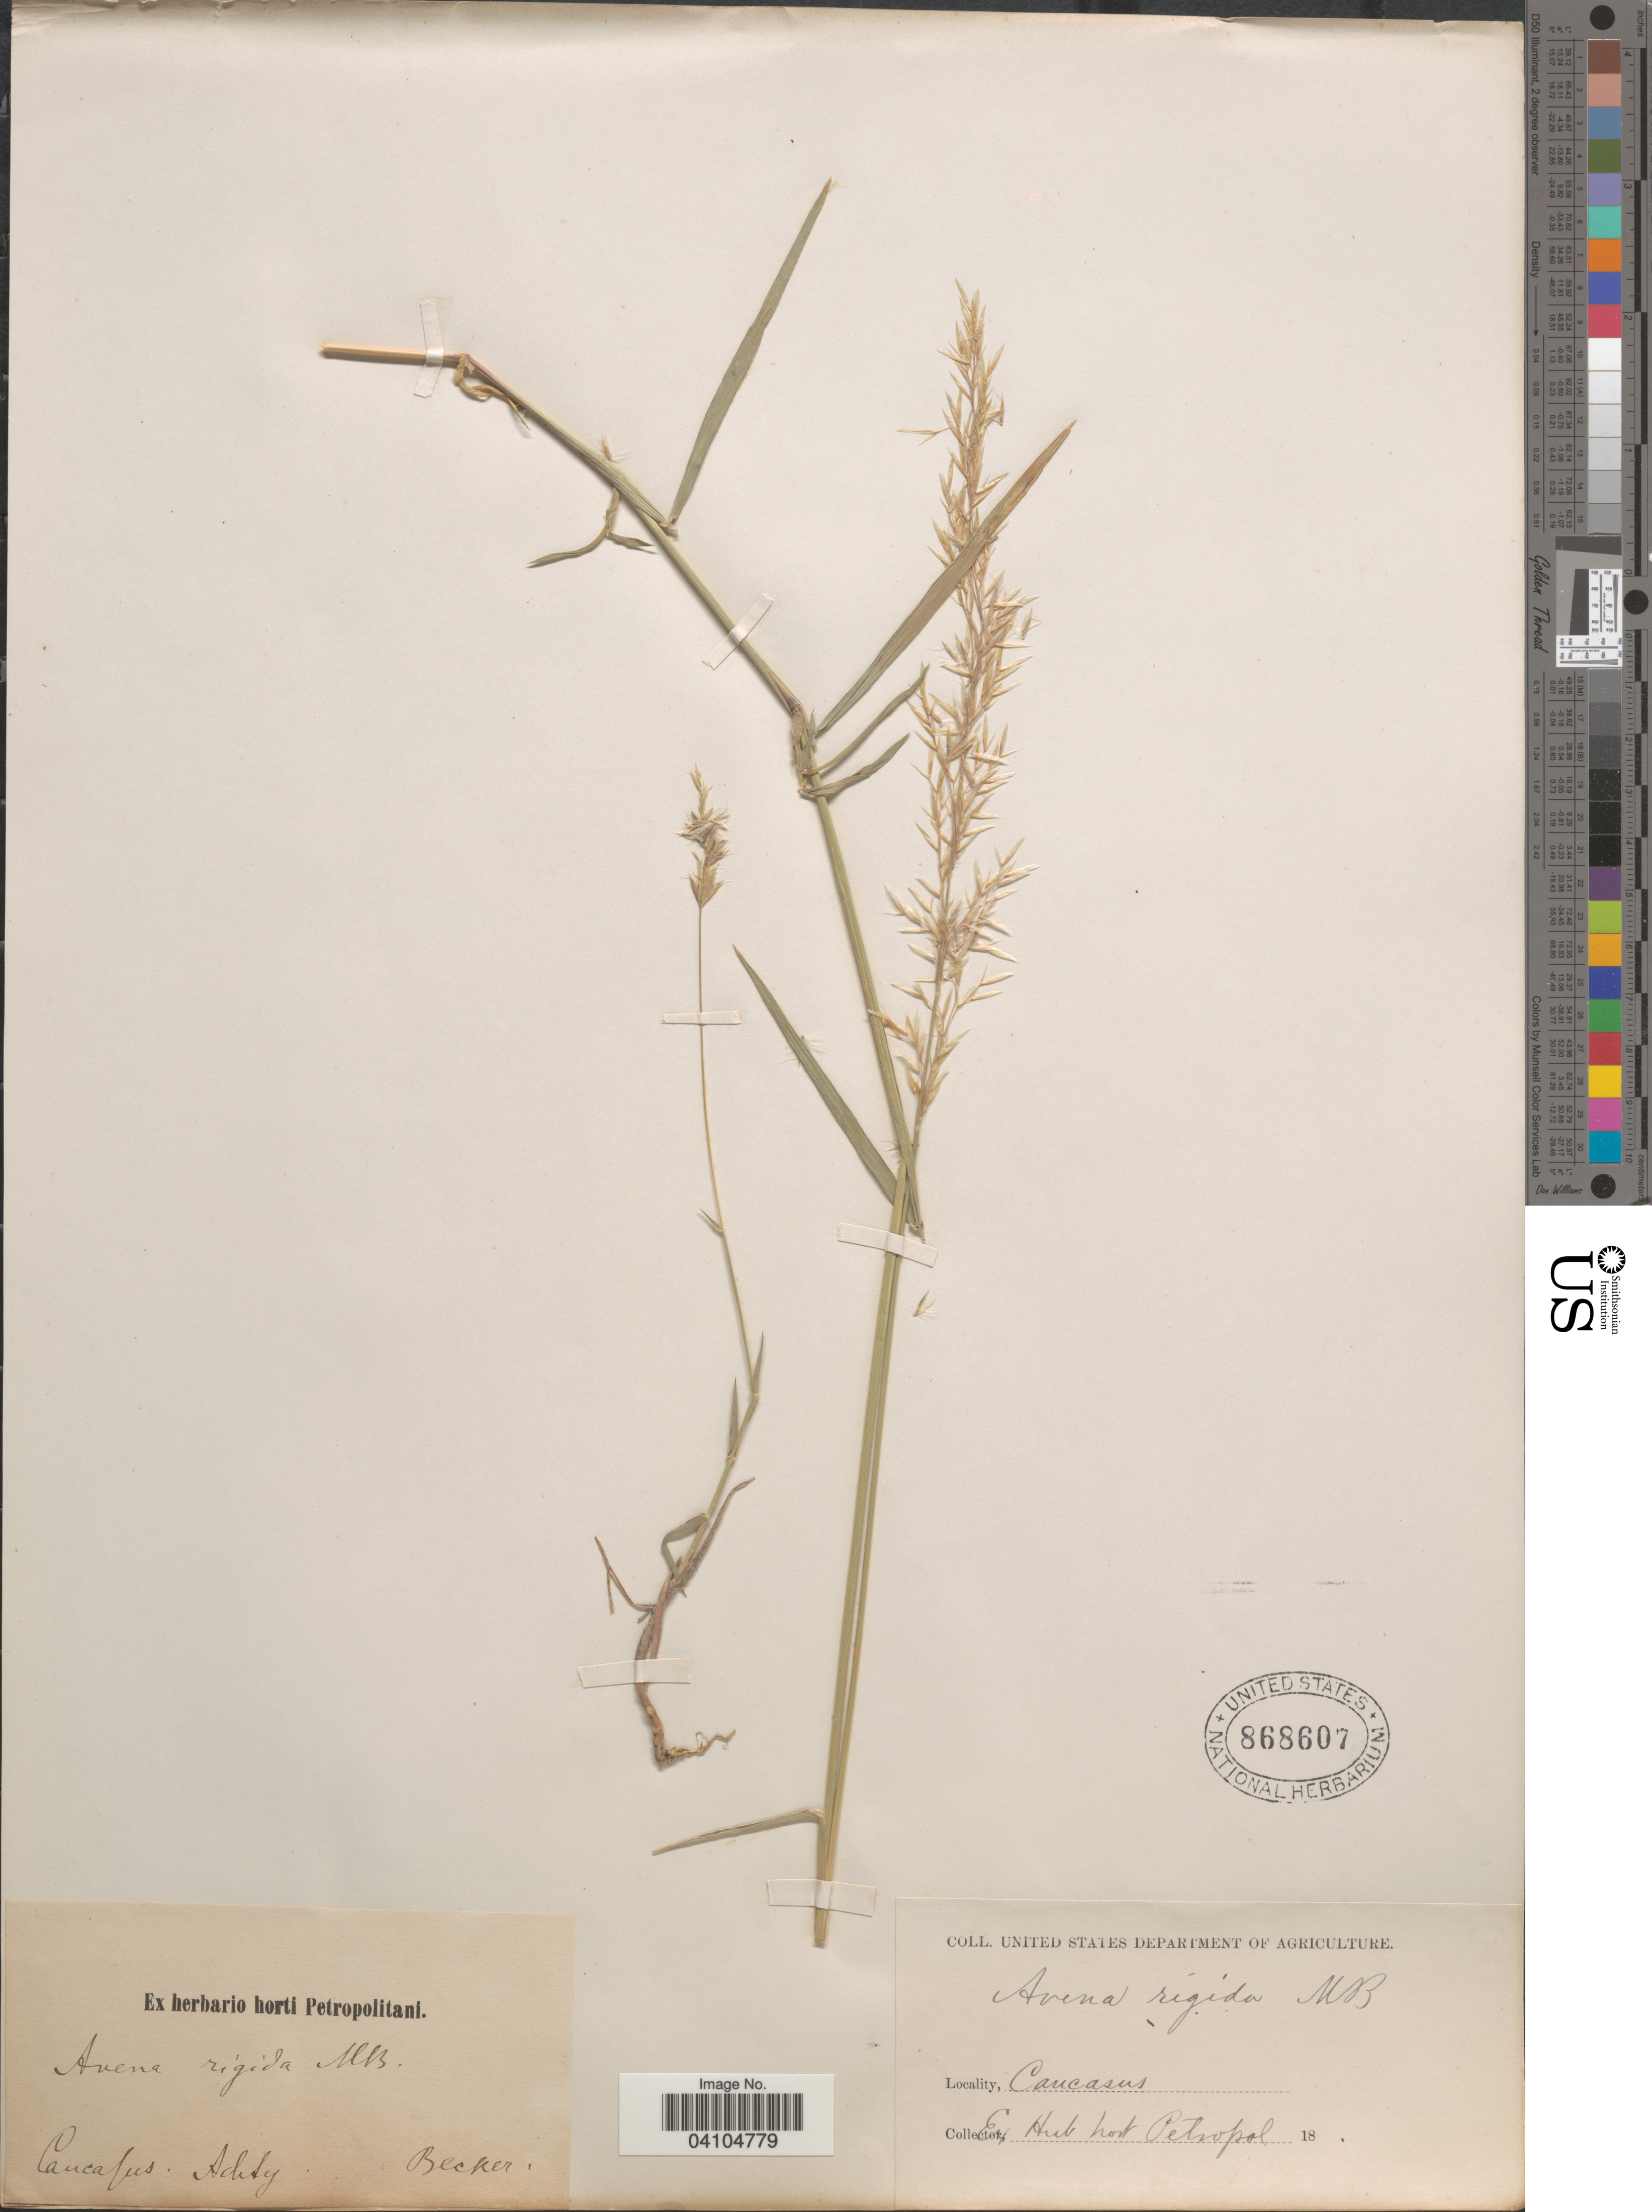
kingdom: Plantae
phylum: Tracheophyta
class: Liliopsida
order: Poales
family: Poaceae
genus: Acrospelion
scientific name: Acrospelion rigidum ined.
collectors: -. Becker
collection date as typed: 18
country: Russian Federation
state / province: Dagestan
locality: Caucasus. Achty.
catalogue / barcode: US 868607